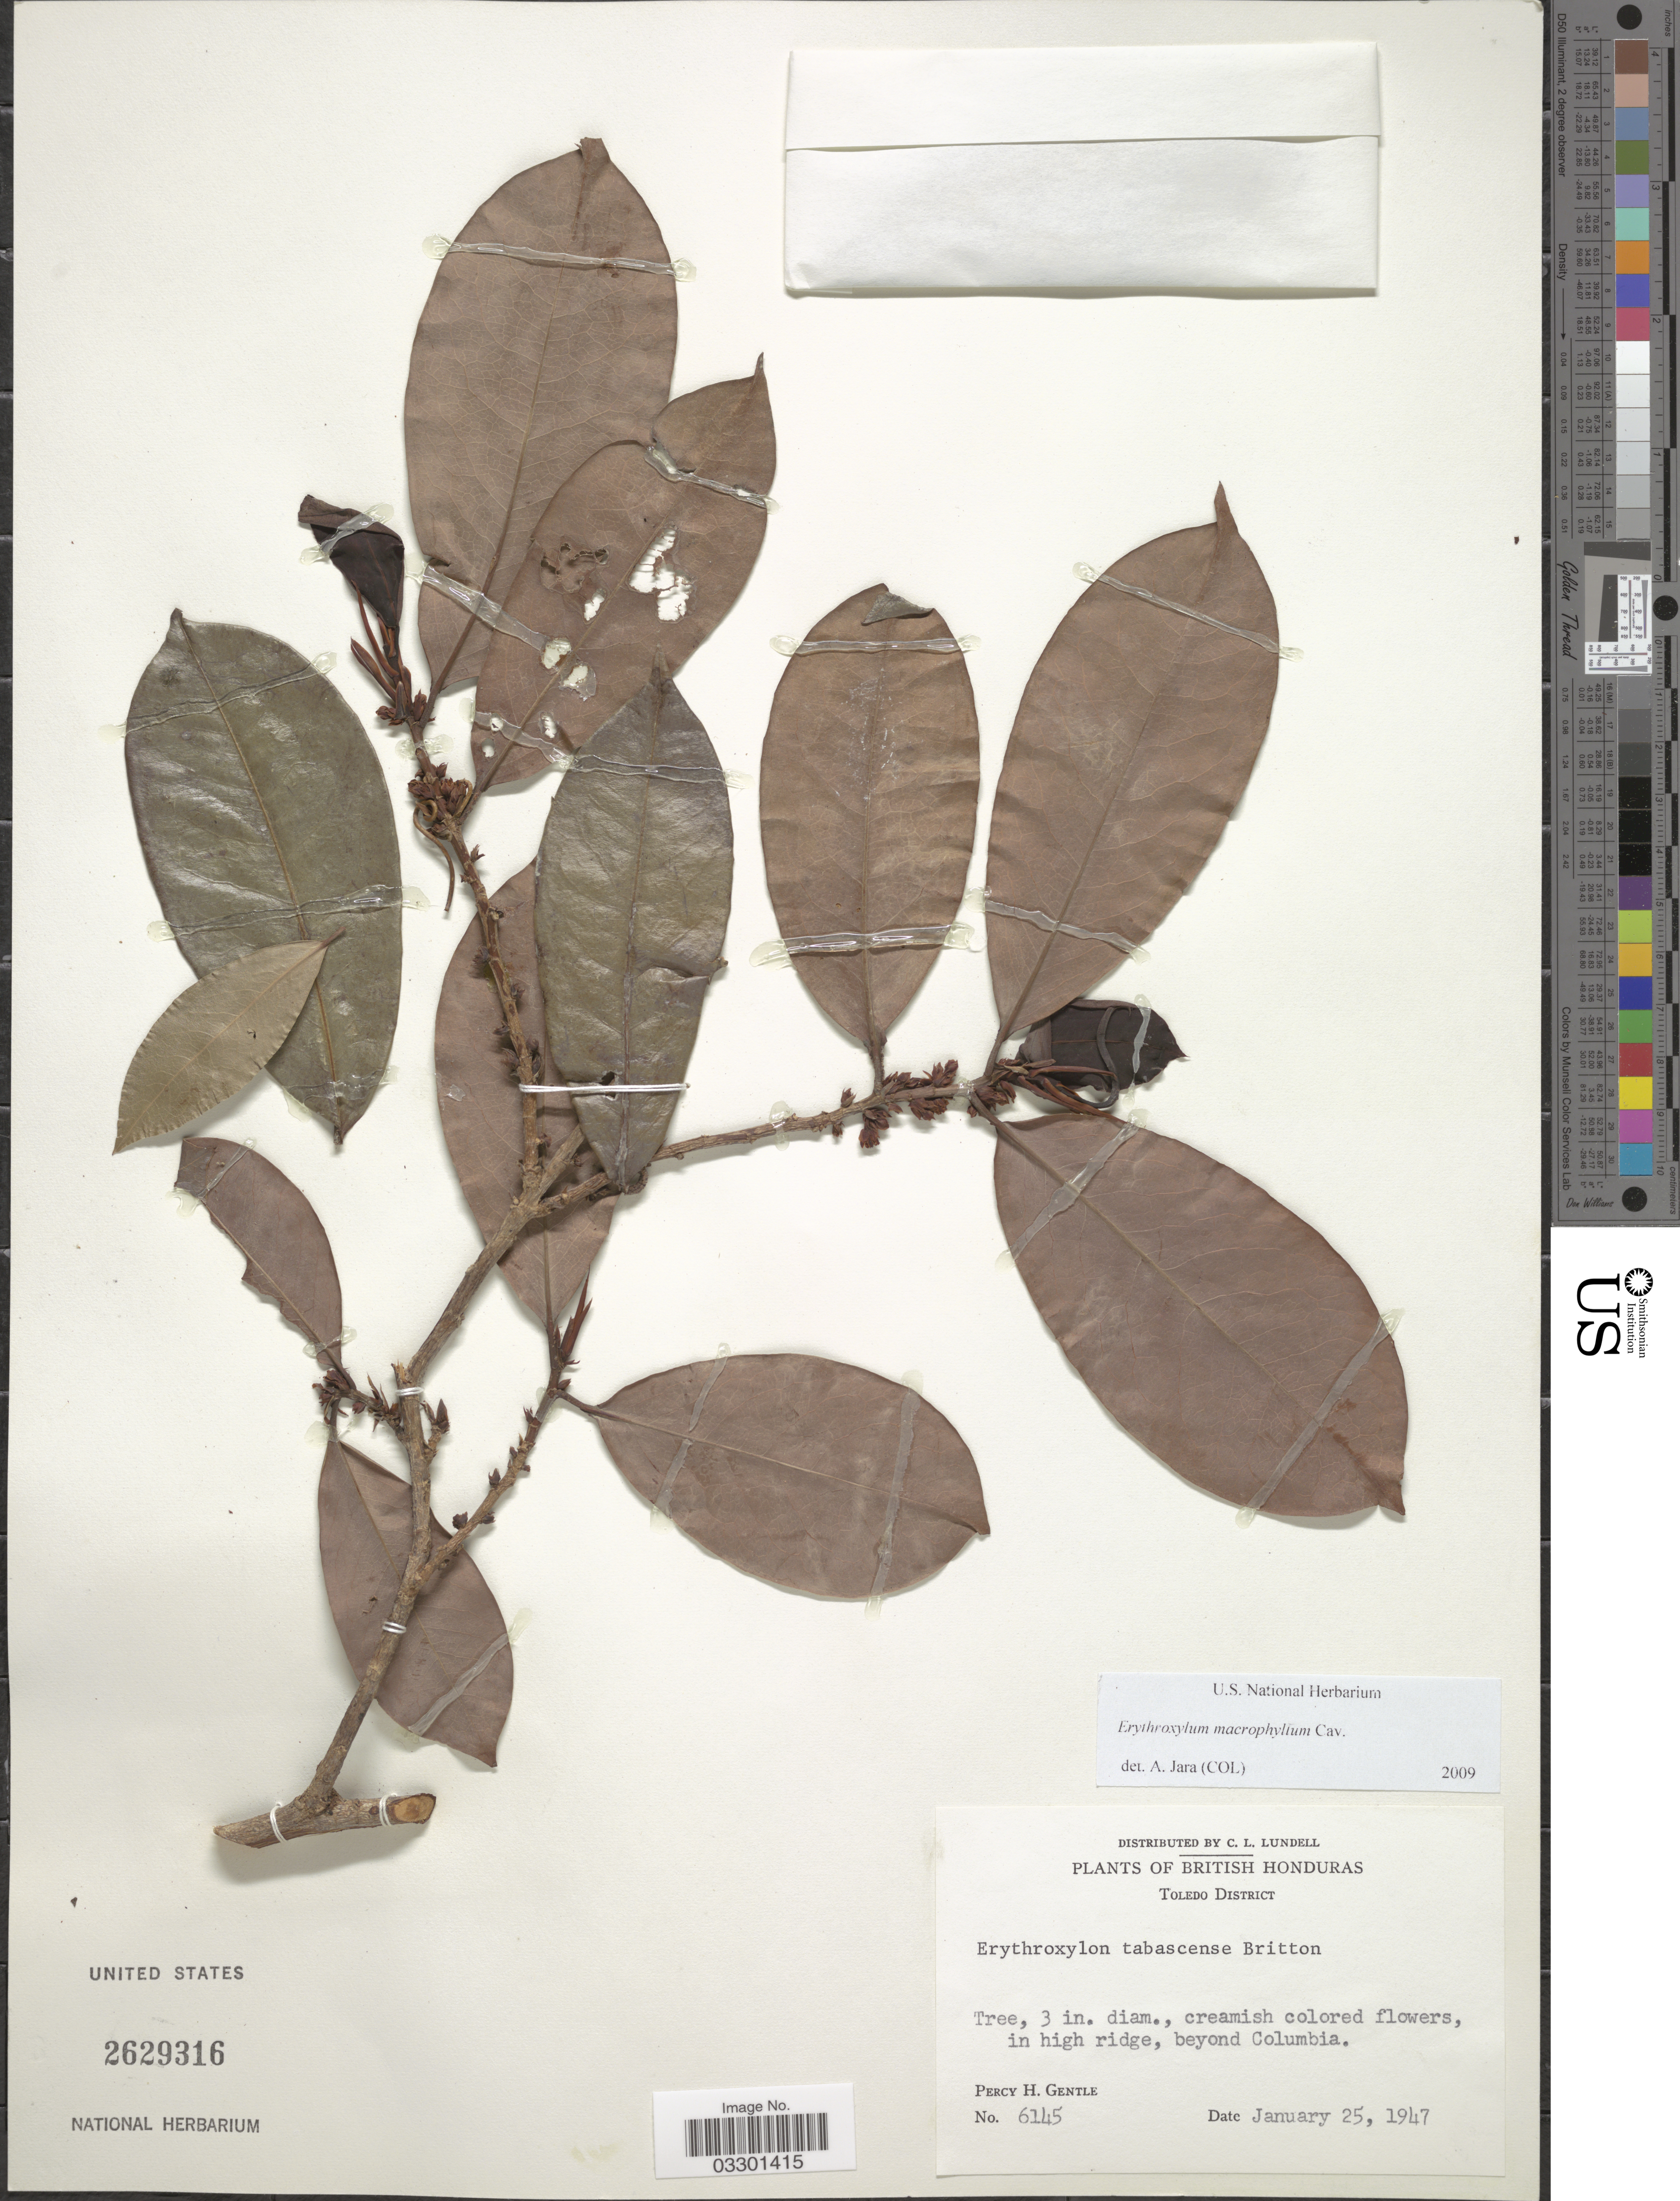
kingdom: Plantae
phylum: Tracheophyta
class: Magnoliopsida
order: Malpighiales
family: Erythroxylaceae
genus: Erythroxylum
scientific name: Erythroxylum macrophyllum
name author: Cav.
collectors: P. H. Gentle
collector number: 6145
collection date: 1947-01-25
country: Belize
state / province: Toledo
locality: British Honduras. Toledo District. In high ridge, beyond Columbia.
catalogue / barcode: US 2629316